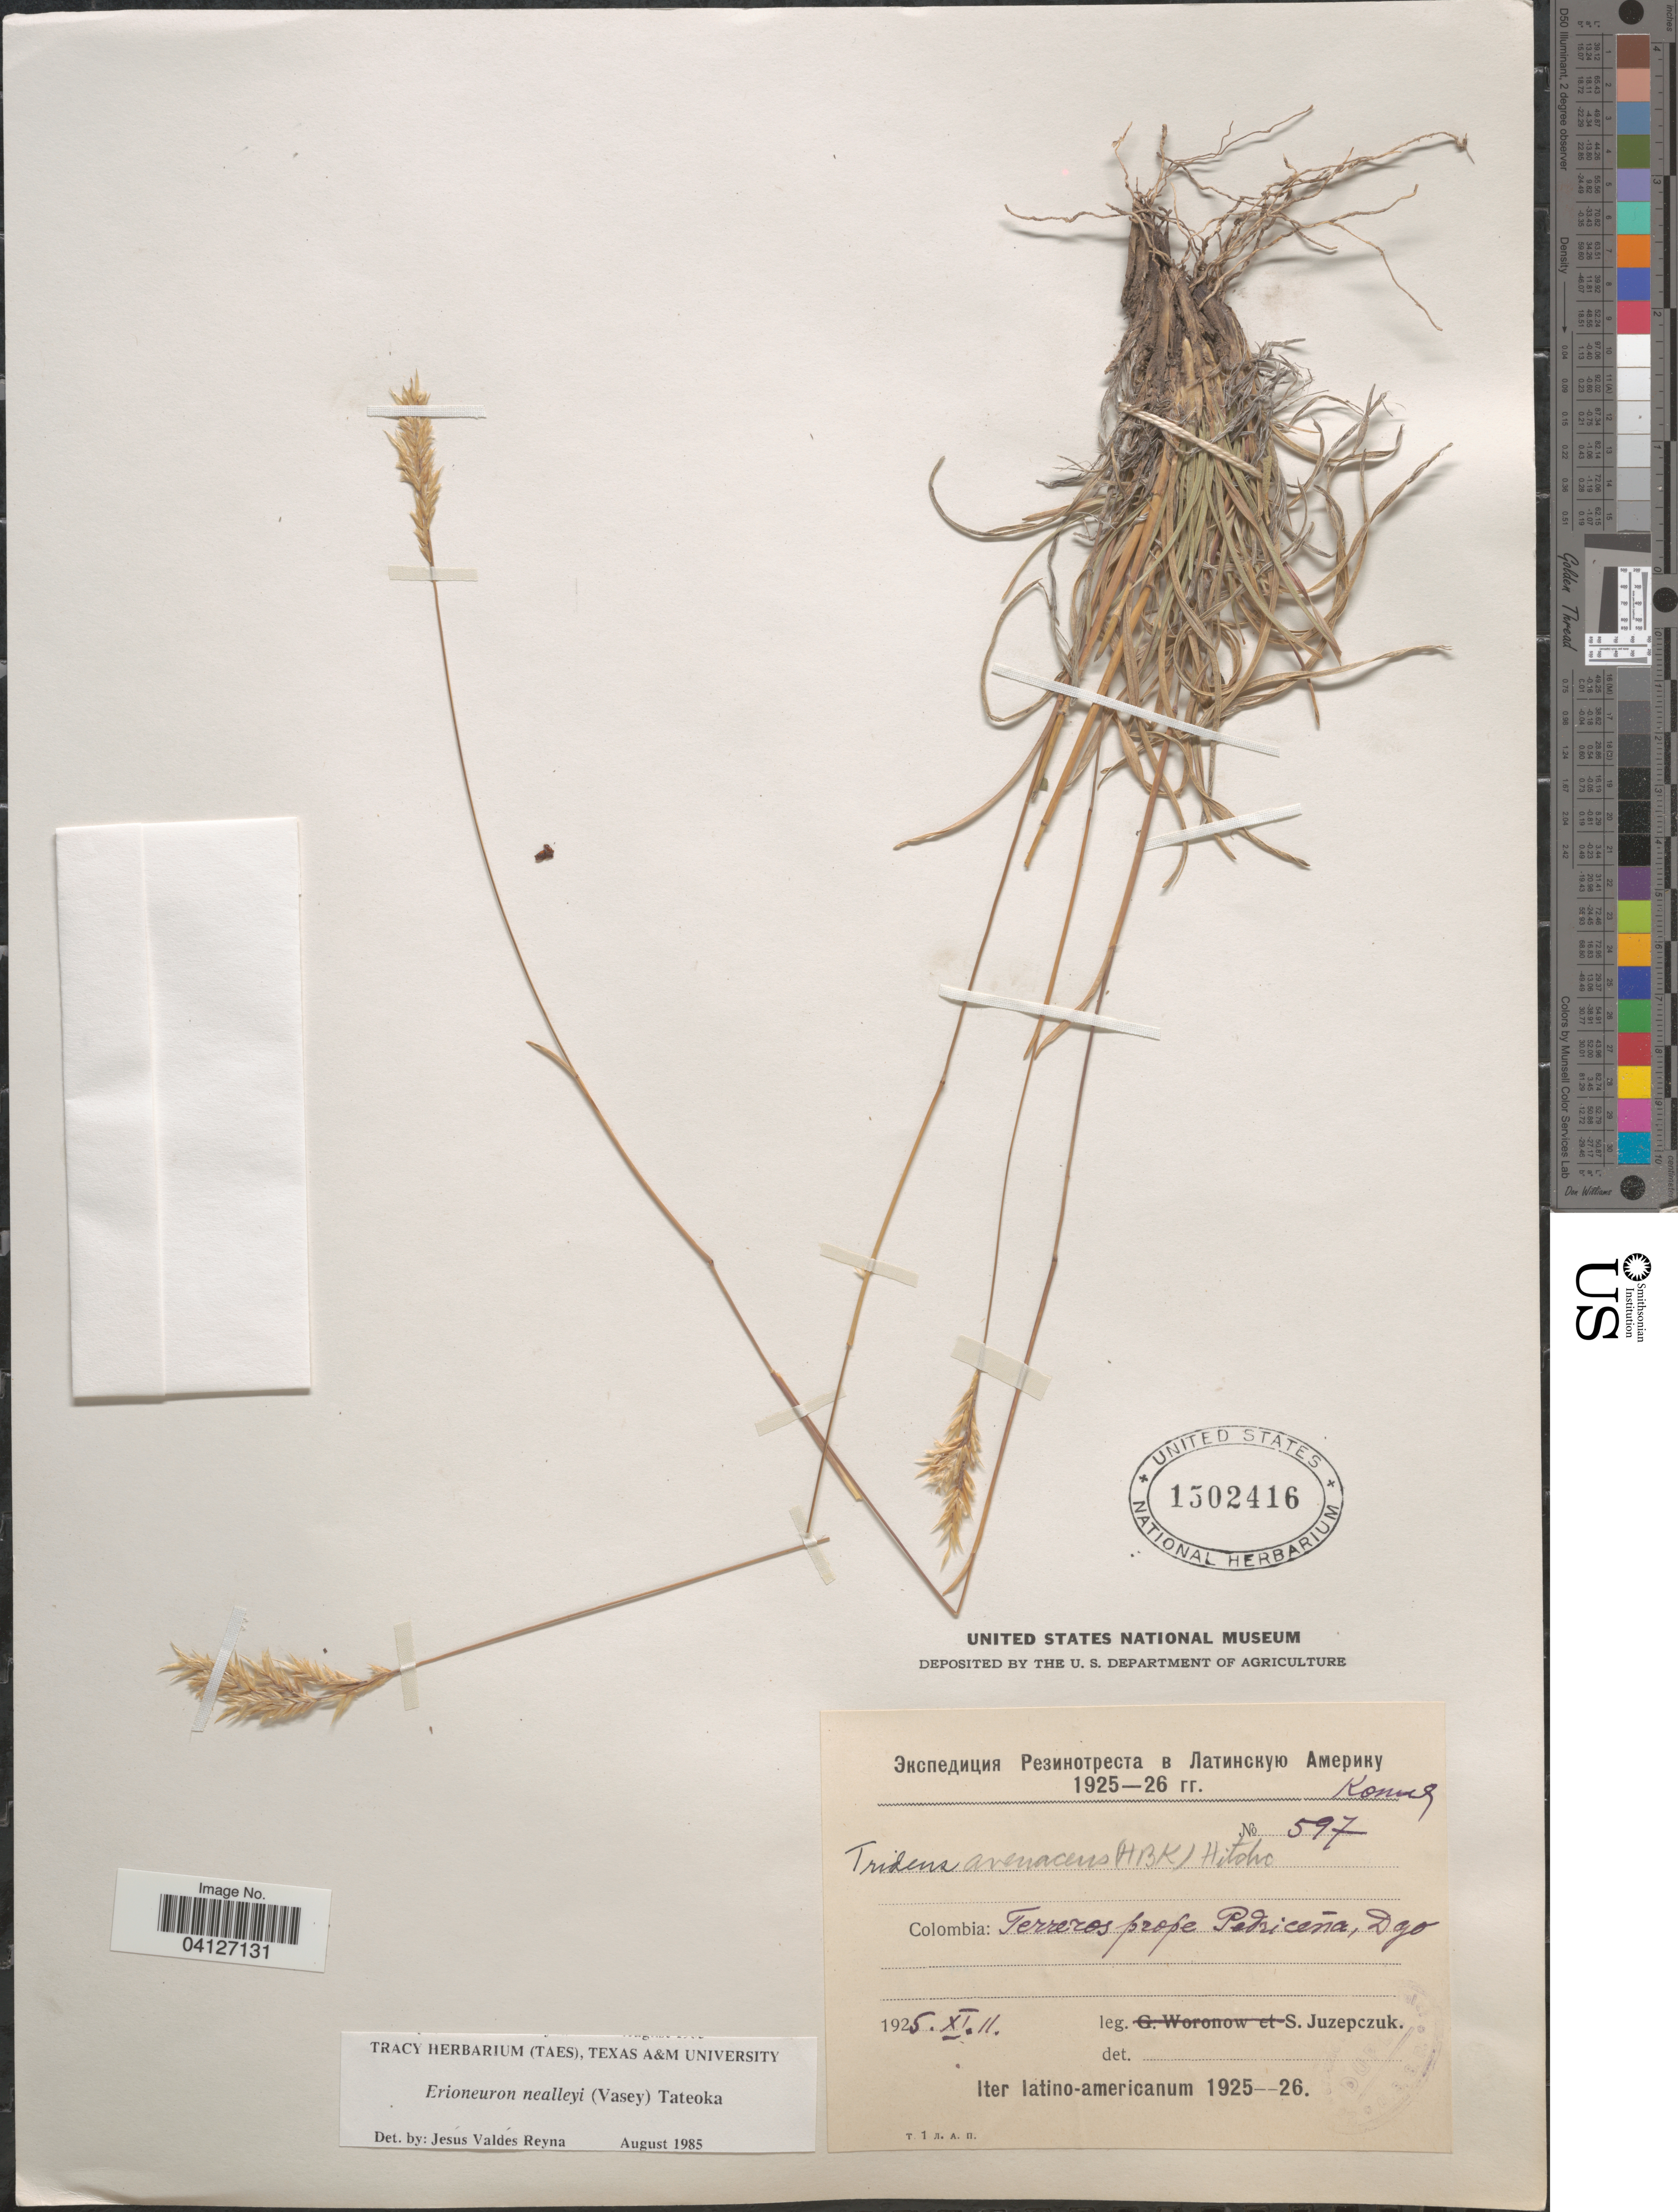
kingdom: Plantae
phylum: Tracheophyta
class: Liliopsida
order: Poales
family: Poaceae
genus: Erioneuron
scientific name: Erioneuron nealleyi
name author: (Vasey) Tateoka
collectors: S. V. Juzepczuk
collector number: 597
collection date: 1925-11-11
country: Colombia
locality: Terreros prope Pedriceña, Dgo. Iter latino-americanum 1925--26.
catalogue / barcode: US 1502416